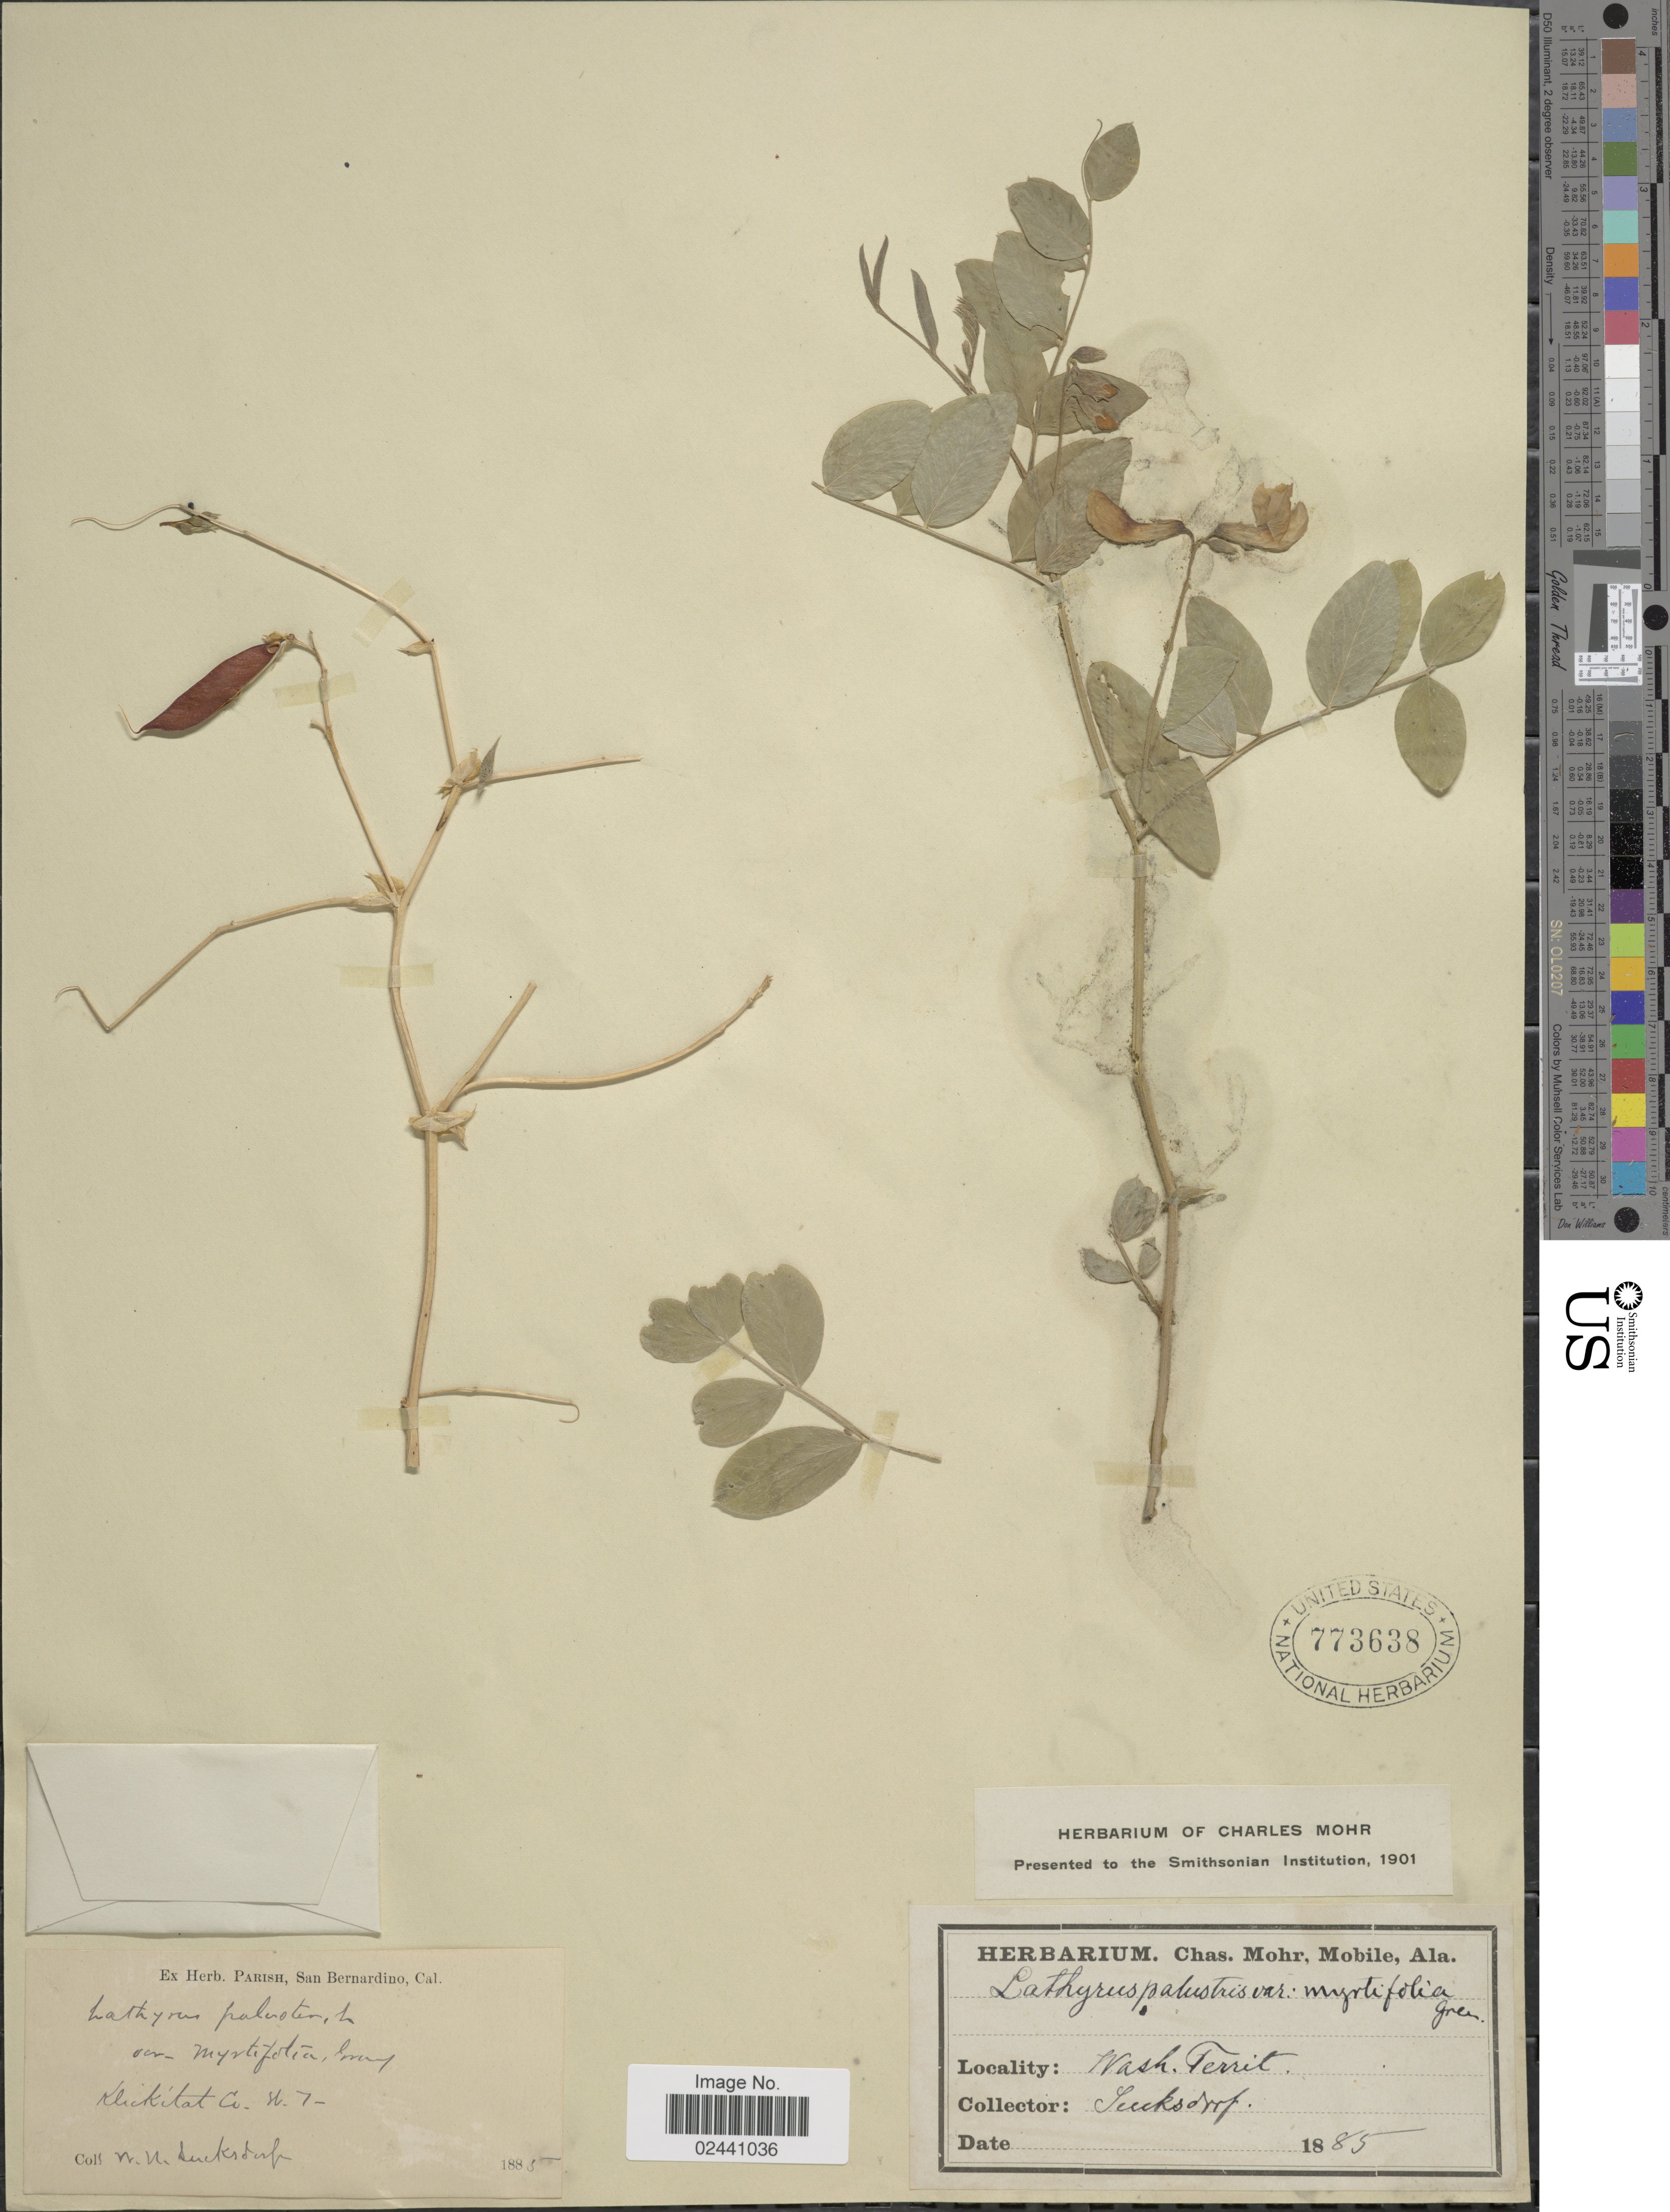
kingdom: Plantae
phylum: Tracheophyta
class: Magnoliopsida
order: Fabales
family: Fabaceae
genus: Lathyrus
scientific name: Lathyrus myrtifolius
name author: Willd.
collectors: W. N. Suksdorf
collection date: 1885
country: United States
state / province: Washington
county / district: Klickitat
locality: Klickitat Co. W. T.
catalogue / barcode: US 773638